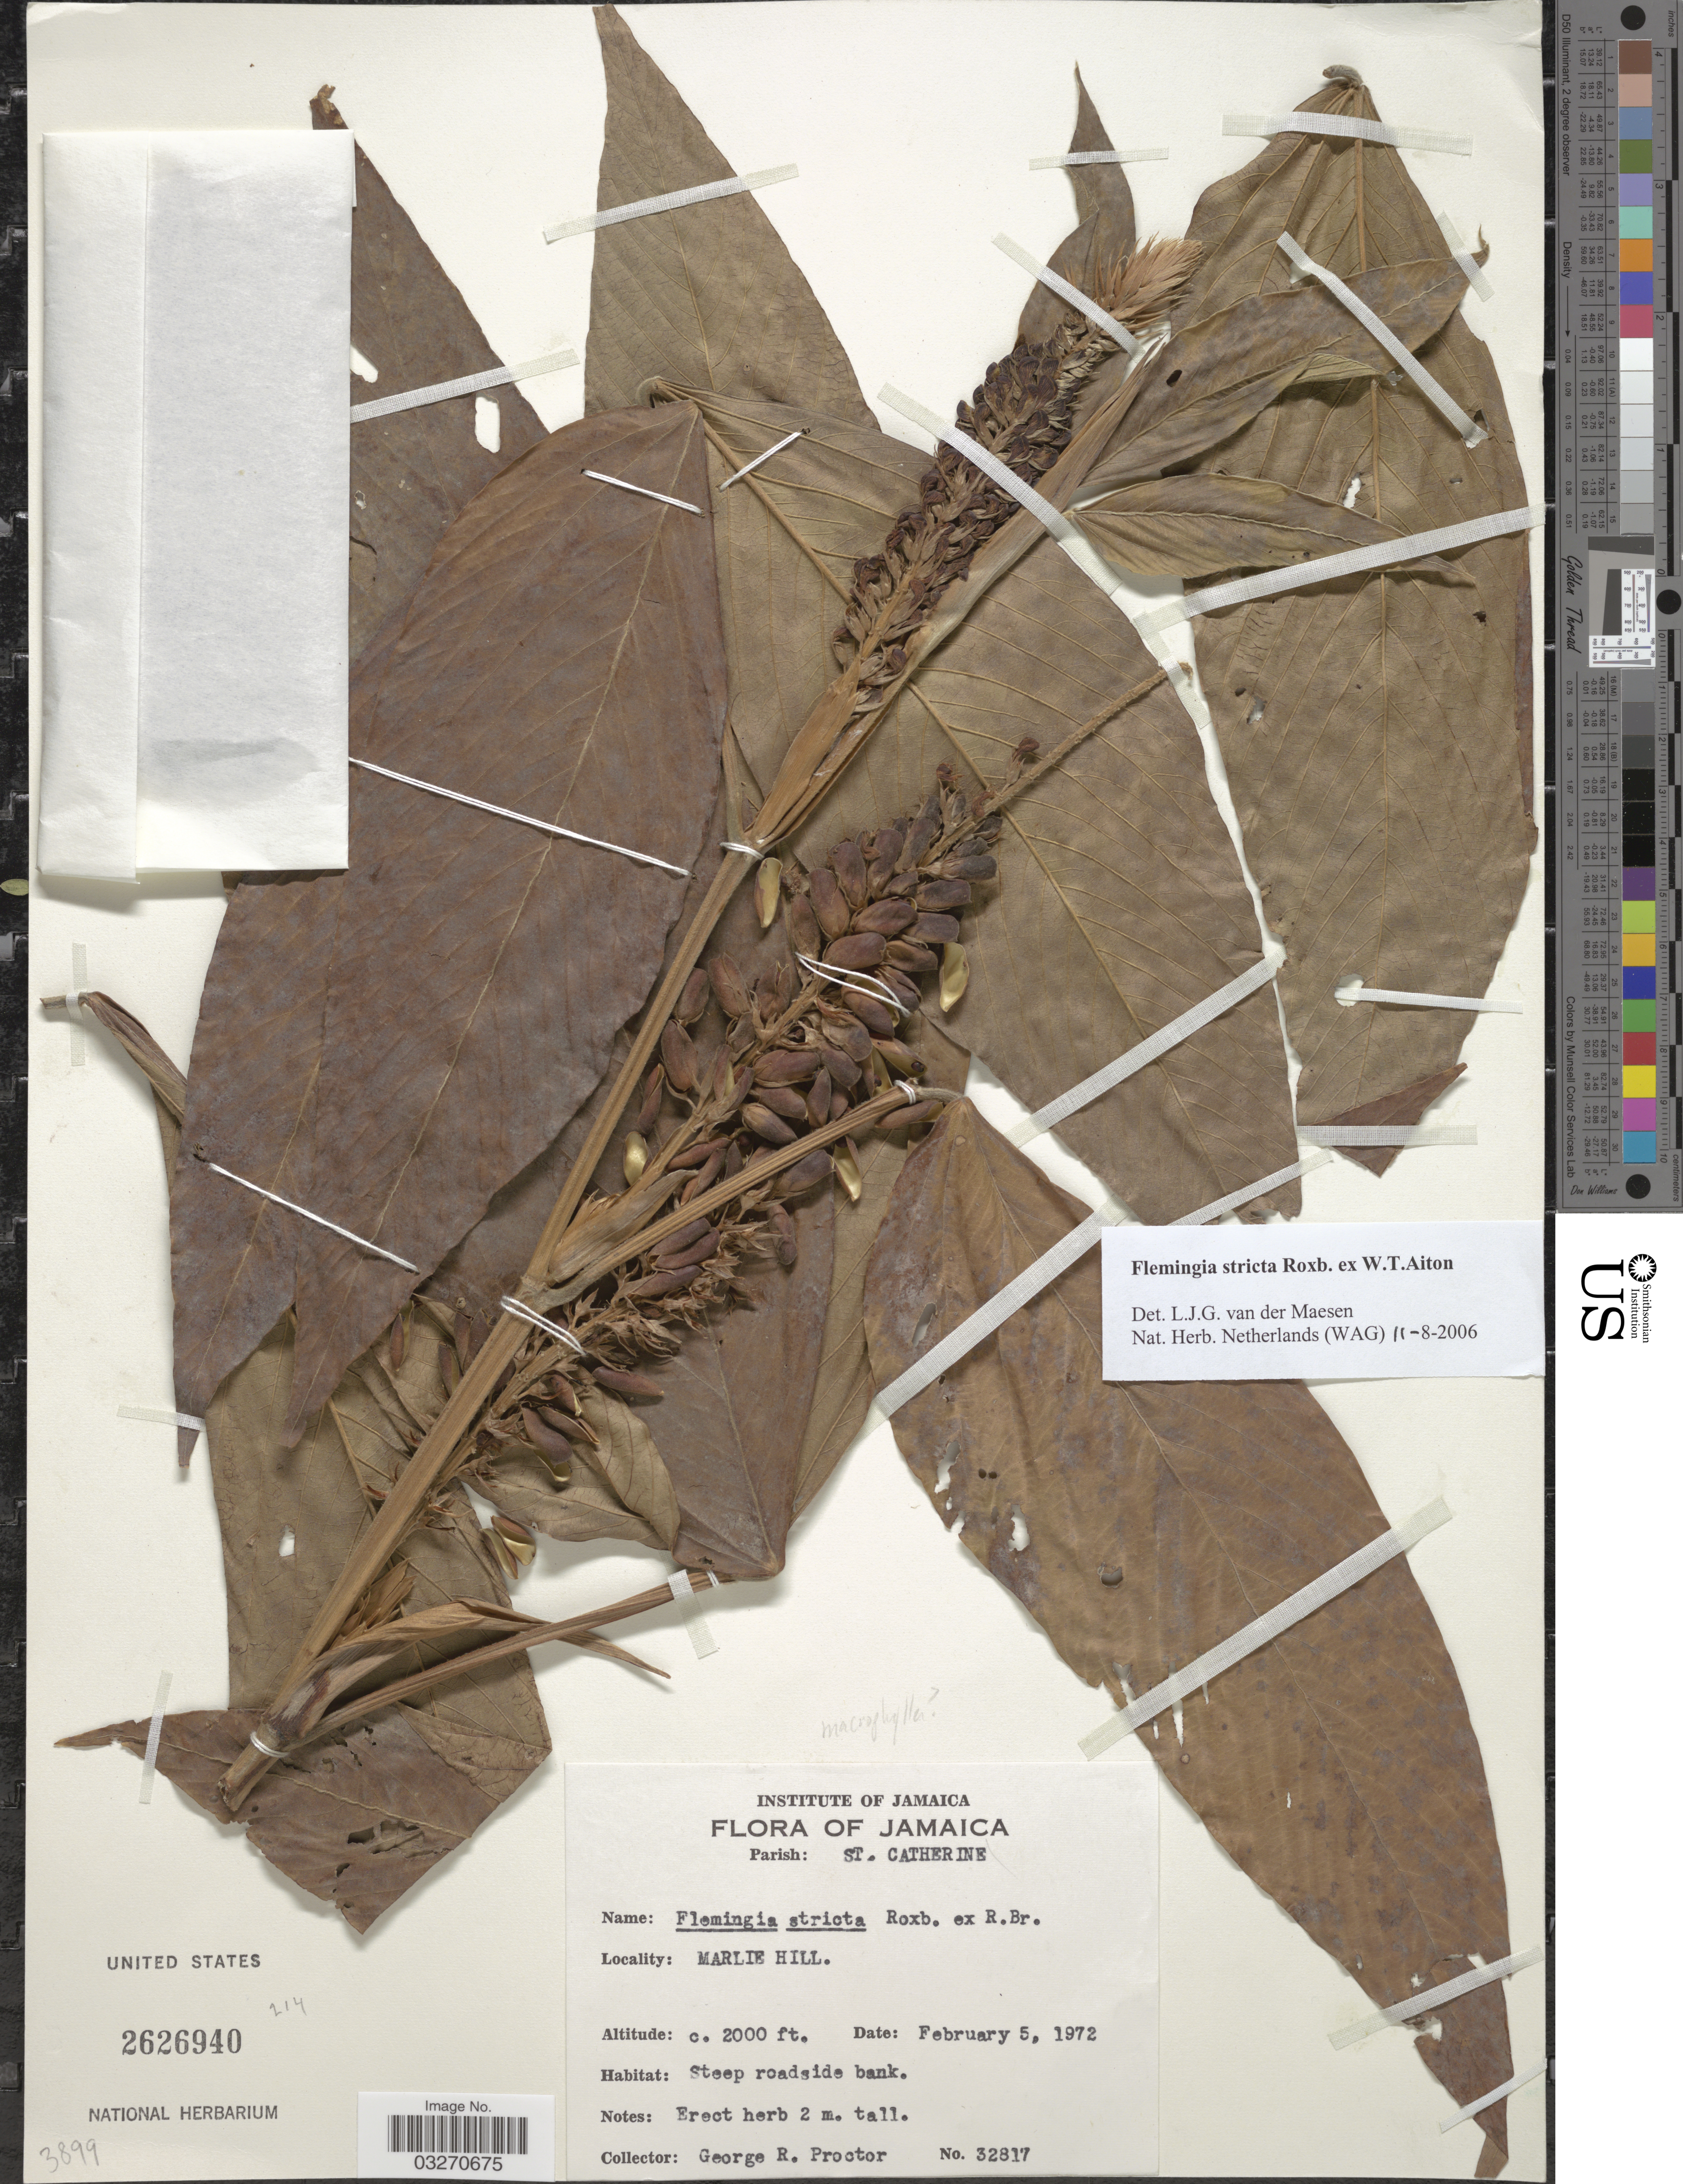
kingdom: Plantae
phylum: Tracheophyta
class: Magnoliopsida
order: Fabales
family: Fabaceae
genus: Flemingia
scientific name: Flemingia stricta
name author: Roxb.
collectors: G. Proctor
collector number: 32817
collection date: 1972-02-05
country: Jamaica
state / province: Saint Catherine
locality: Parish: St. Catherine. Marlie Hill.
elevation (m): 610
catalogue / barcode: US 2626940